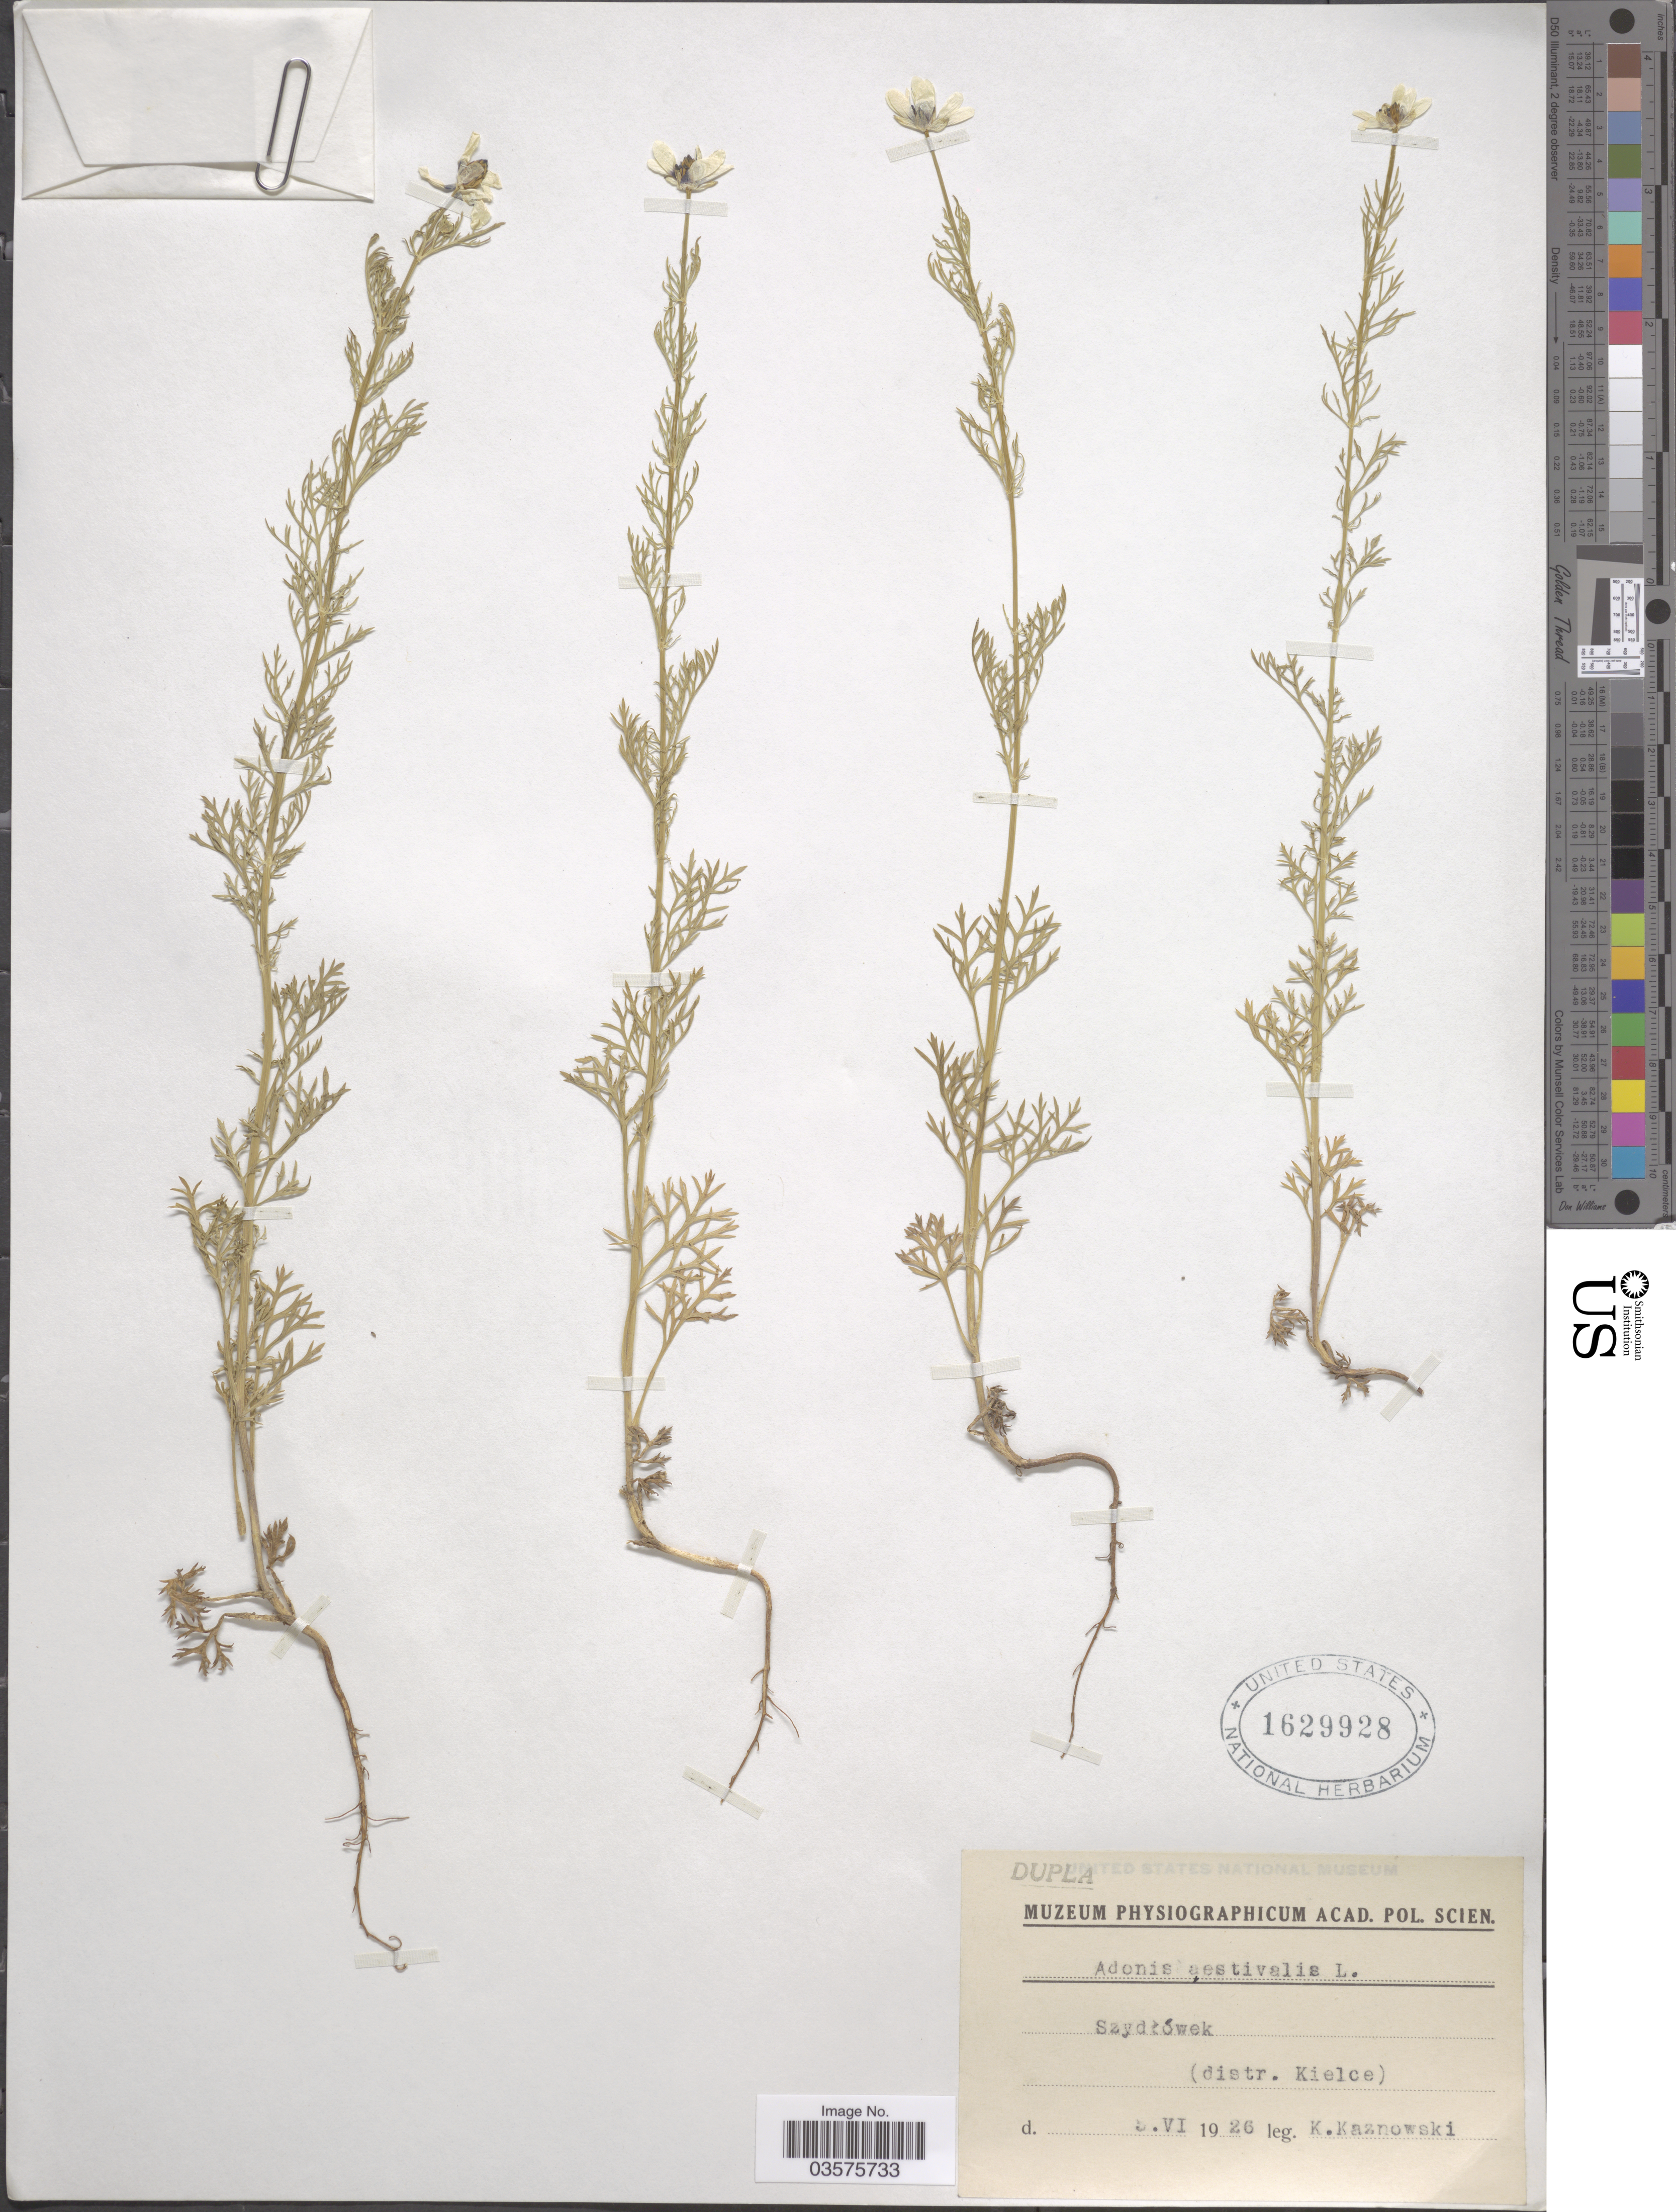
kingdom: Plantae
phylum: Tracheophyta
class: Magnoliopsida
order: Ranunculales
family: Ranunculaceae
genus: Adonis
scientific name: Adonis aestivalis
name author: L.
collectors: K. Kaznowski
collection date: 1926-06-05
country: Poland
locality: Szydłówek (distr. Kielce).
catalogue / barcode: US 1629928